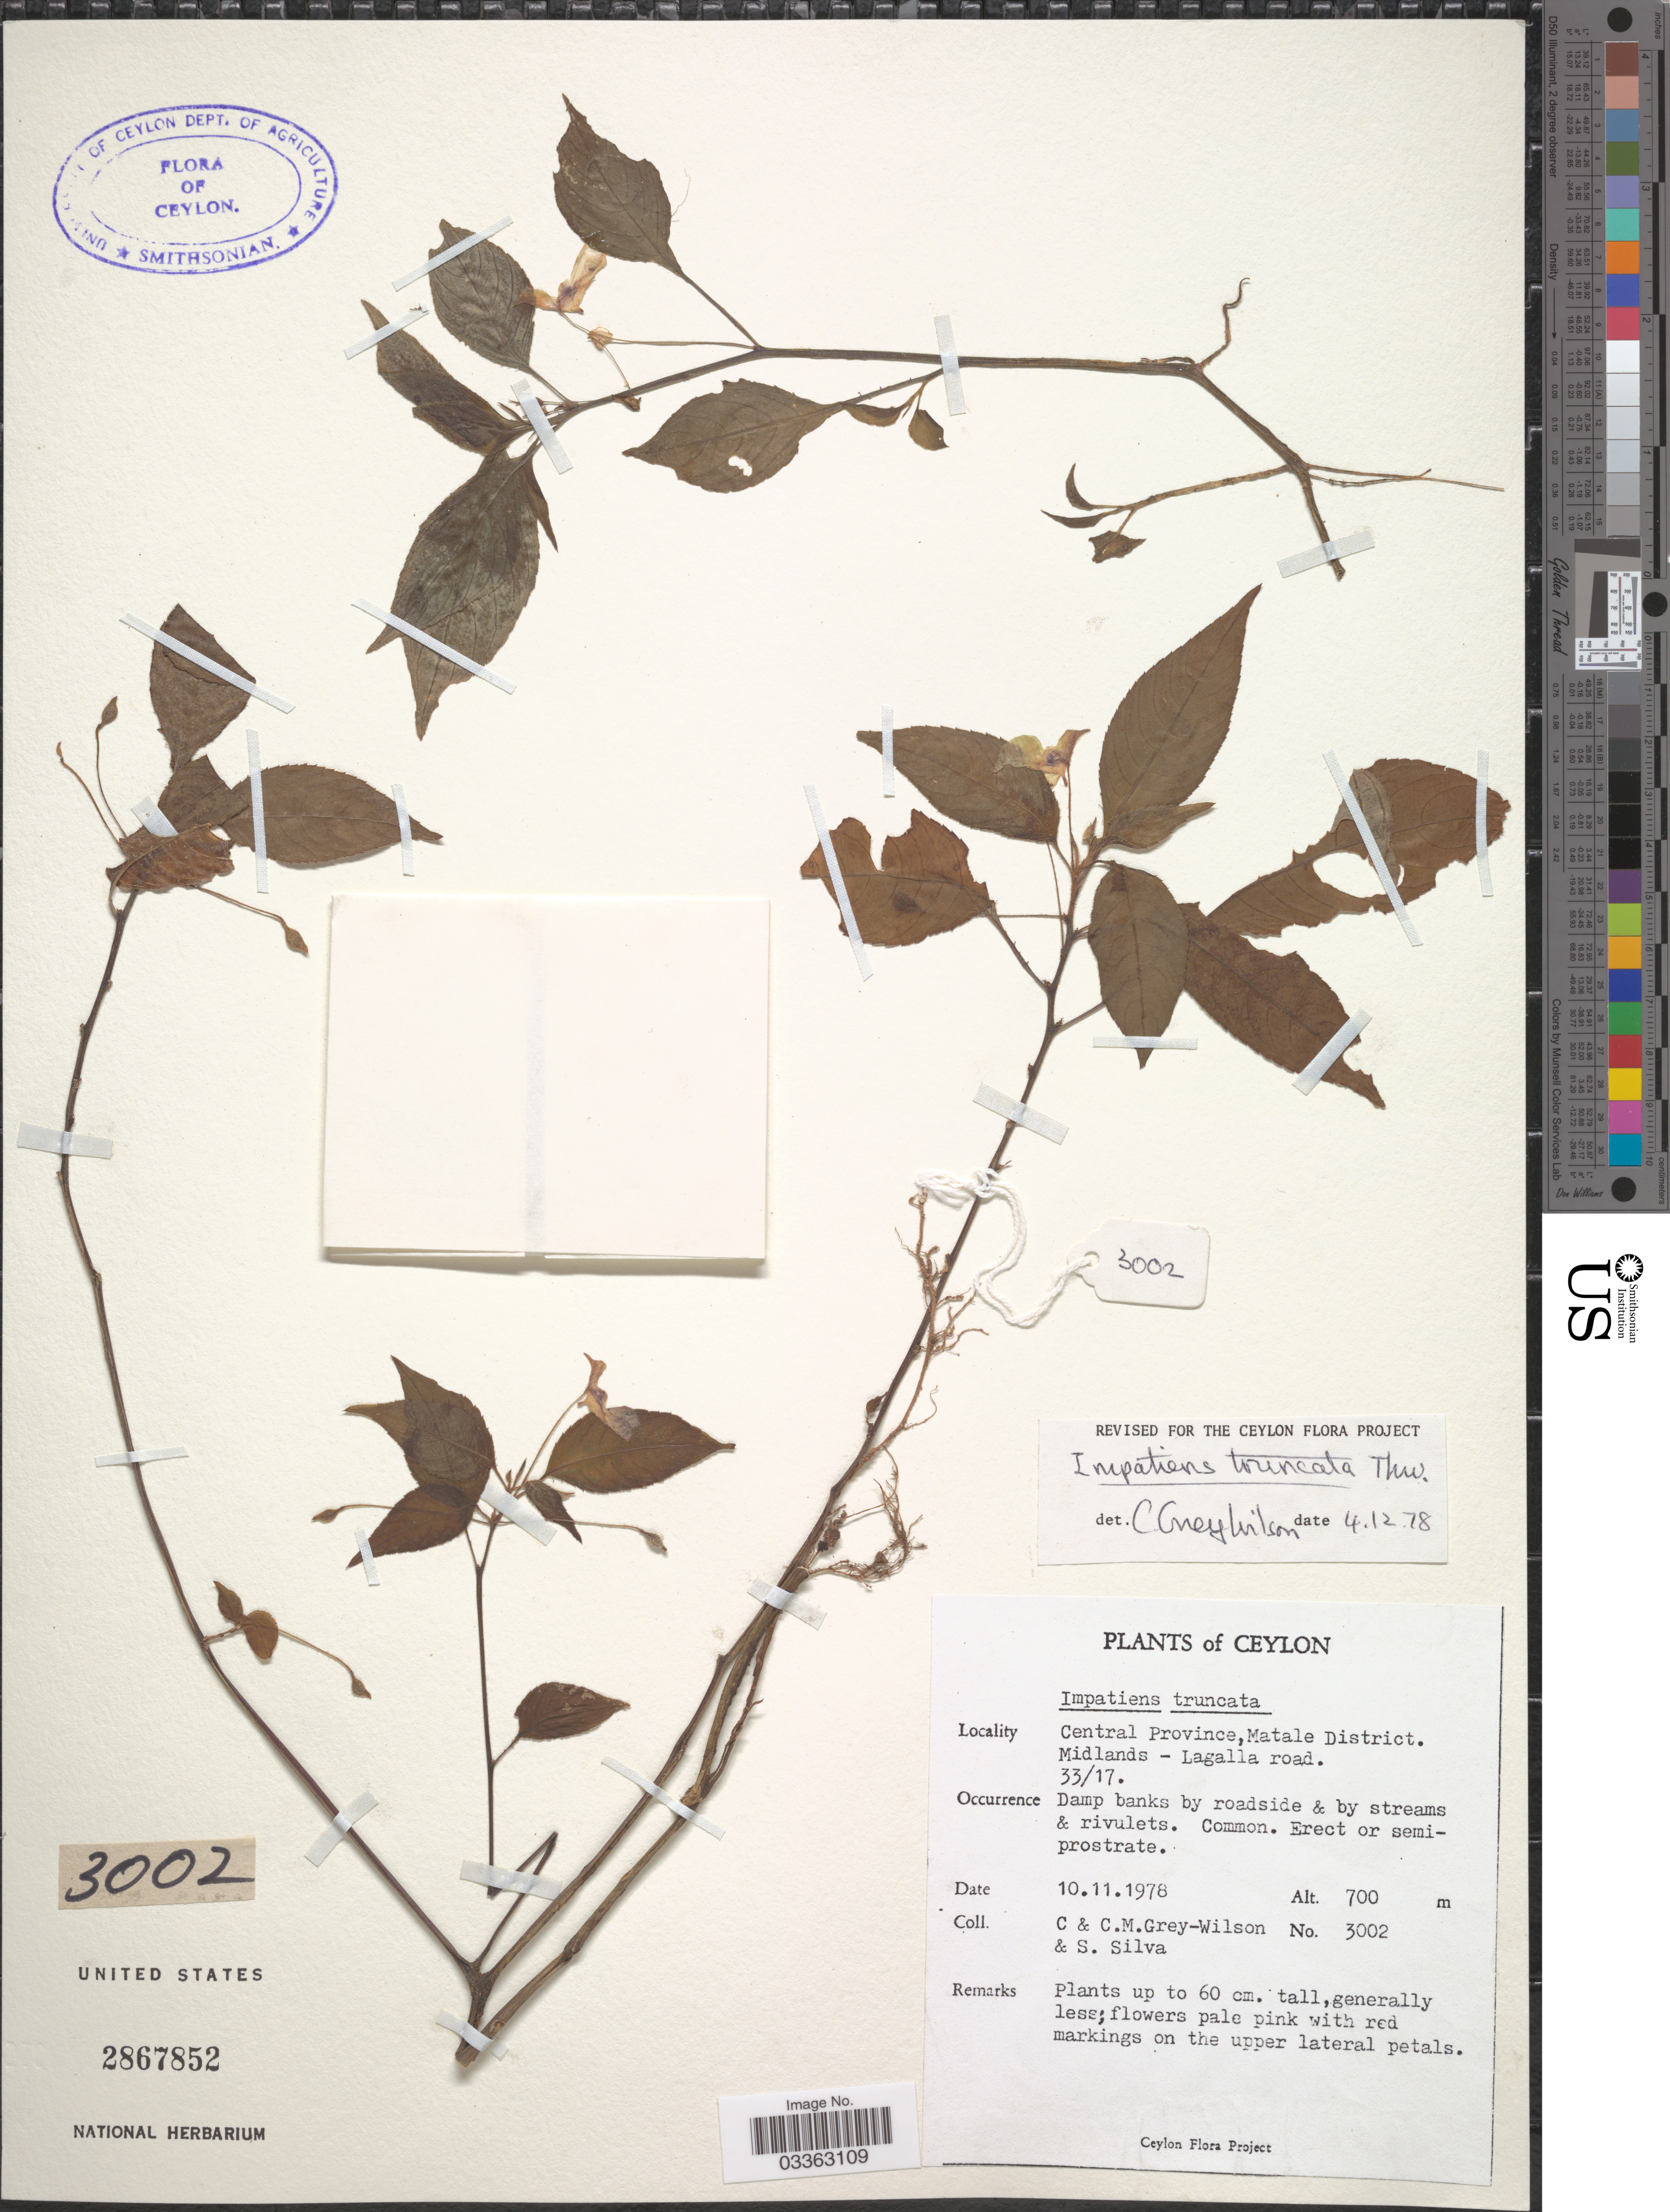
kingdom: Plantae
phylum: Tracheophyta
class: Magnoliopsida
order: Ericales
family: Balsaminaceae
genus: Impatiens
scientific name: Impatiens truncata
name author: Thwaites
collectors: C. Grey-Wilson, C. Grey-Wilson & S. Silva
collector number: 3002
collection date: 1978-11-10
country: Sri Lanka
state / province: Central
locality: Ceylon, Matale District. Midlands - Lagalla road. 33/17.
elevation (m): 700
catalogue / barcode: US 2867852